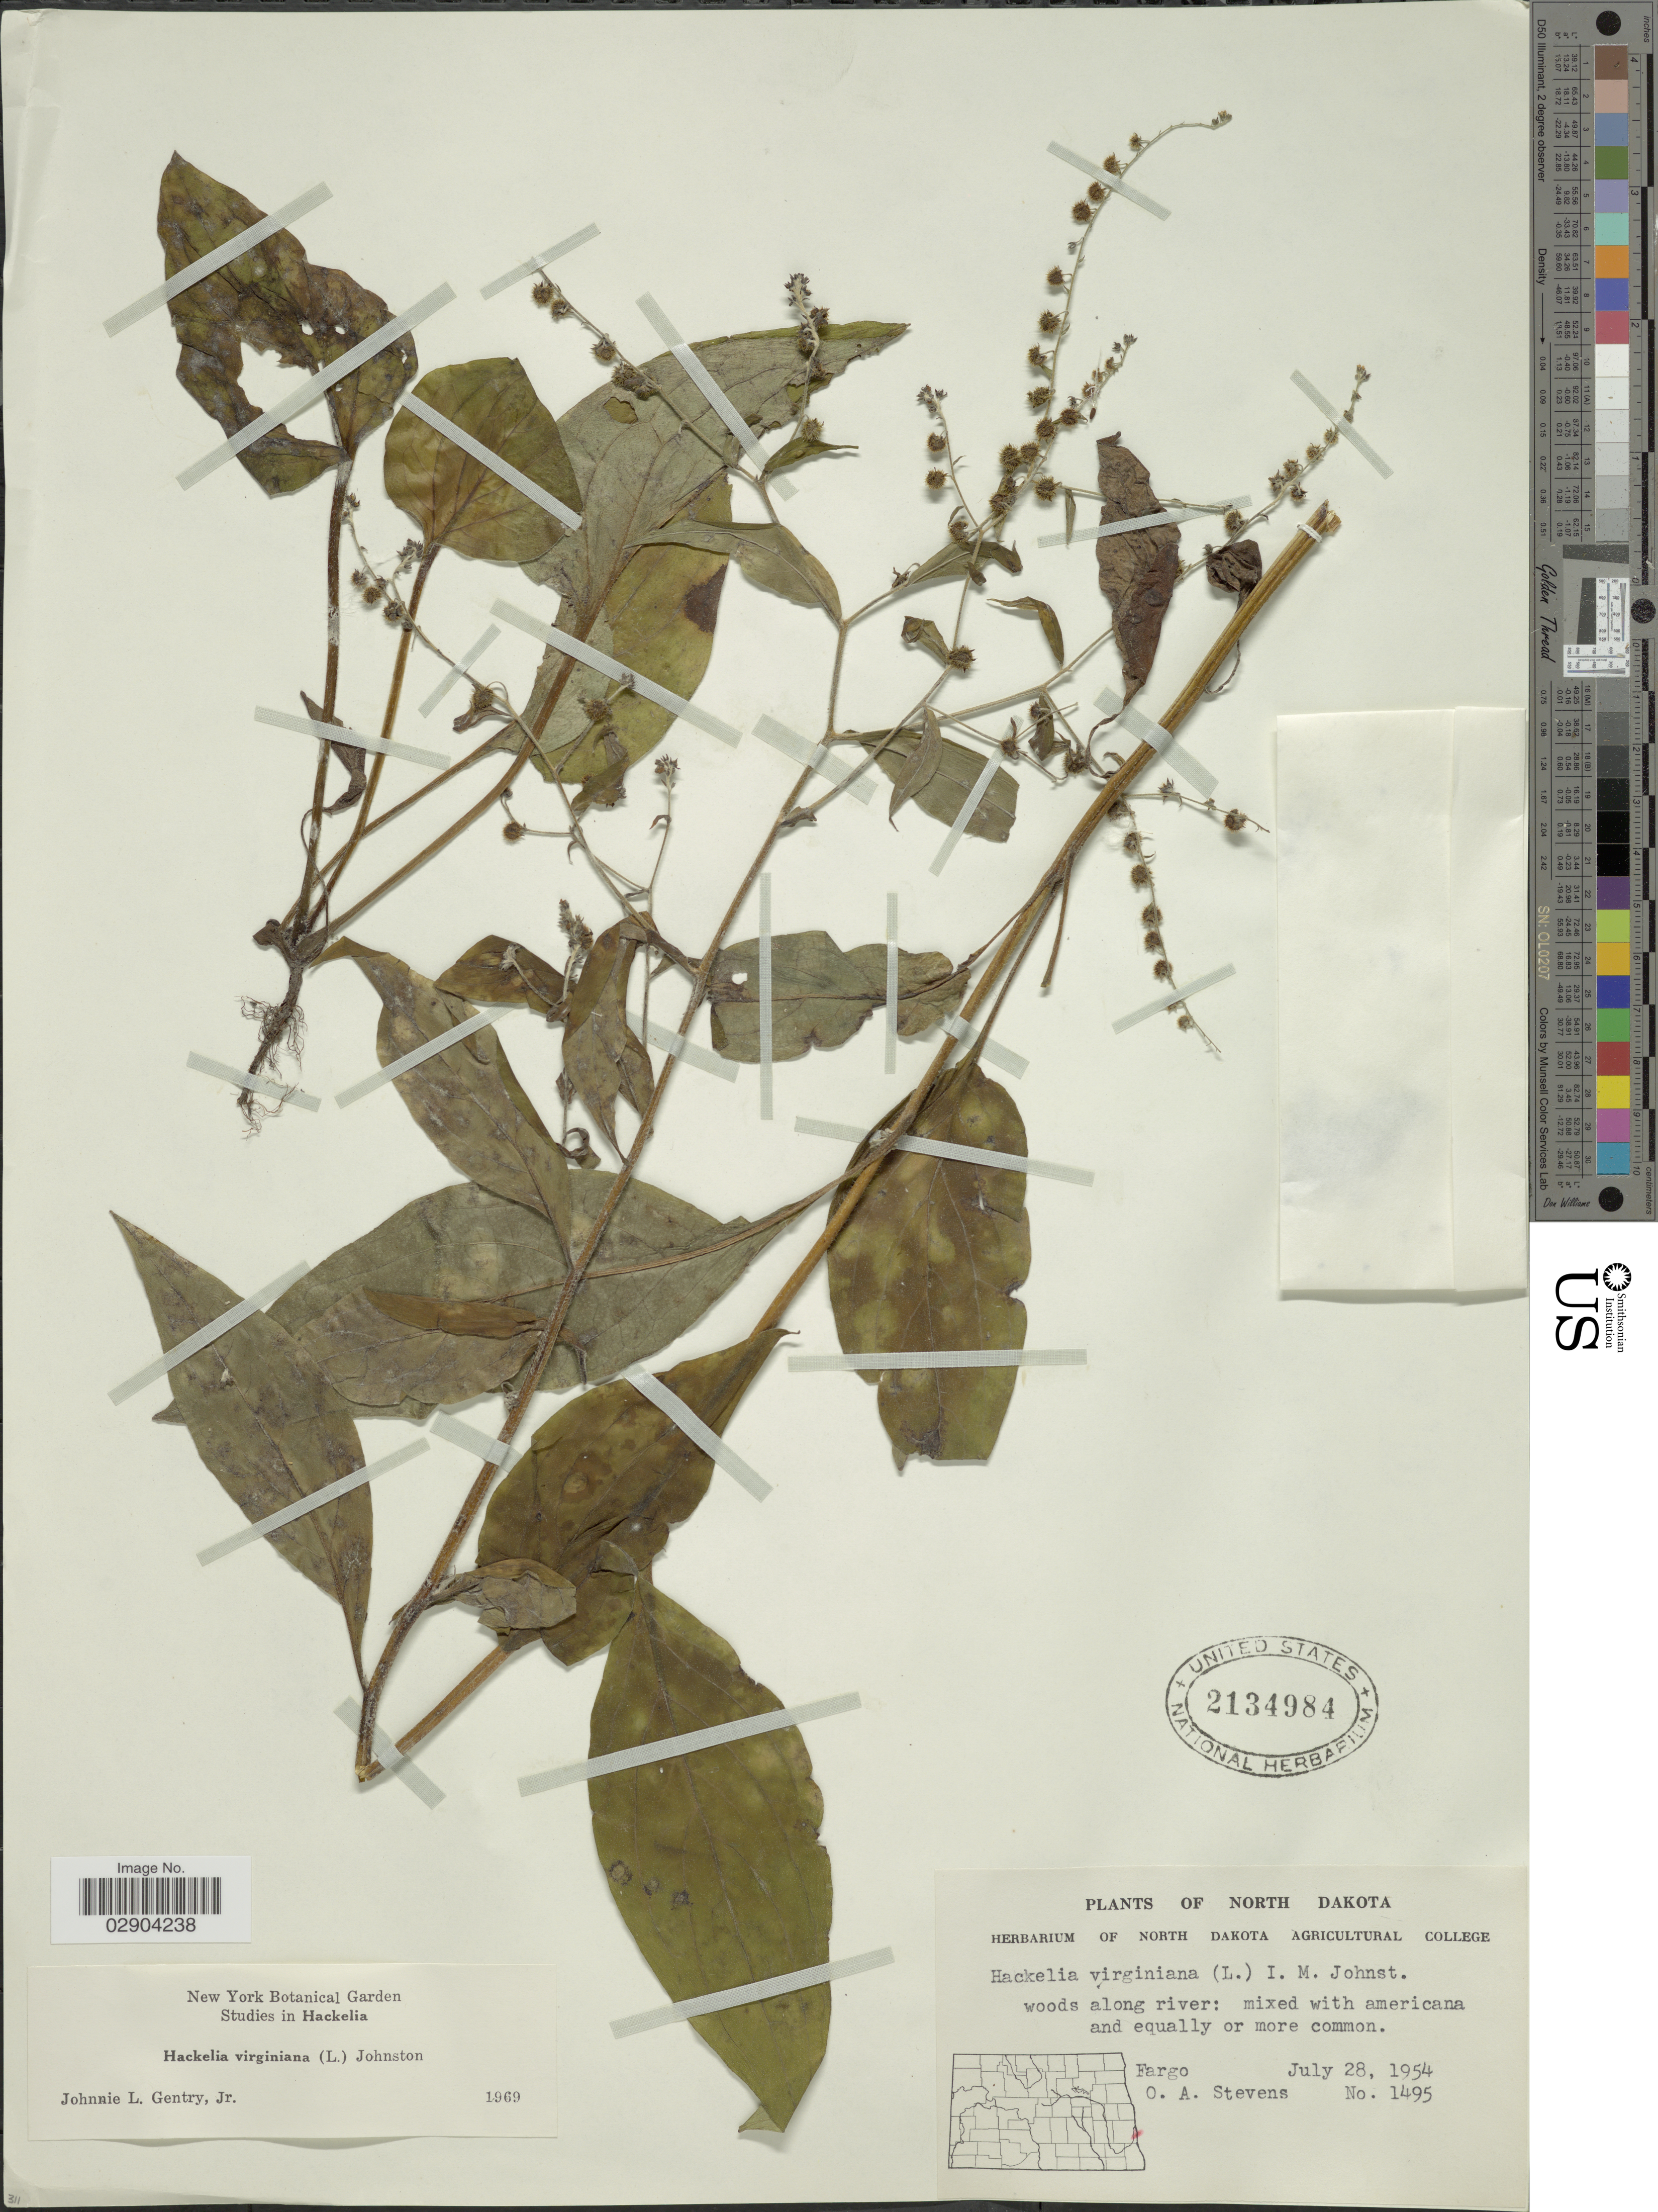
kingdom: Plantae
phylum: Tracheophyta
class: Magnoliopsida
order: Boraginales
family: Boraginaceae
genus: Hackelia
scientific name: Hackelia virginiana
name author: (L.) I.M. Johnst.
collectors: O. A. Stevens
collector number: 1495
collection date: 1954-07-28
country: United States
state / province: North Dakota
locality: Fargo.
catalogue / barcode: US 2134984